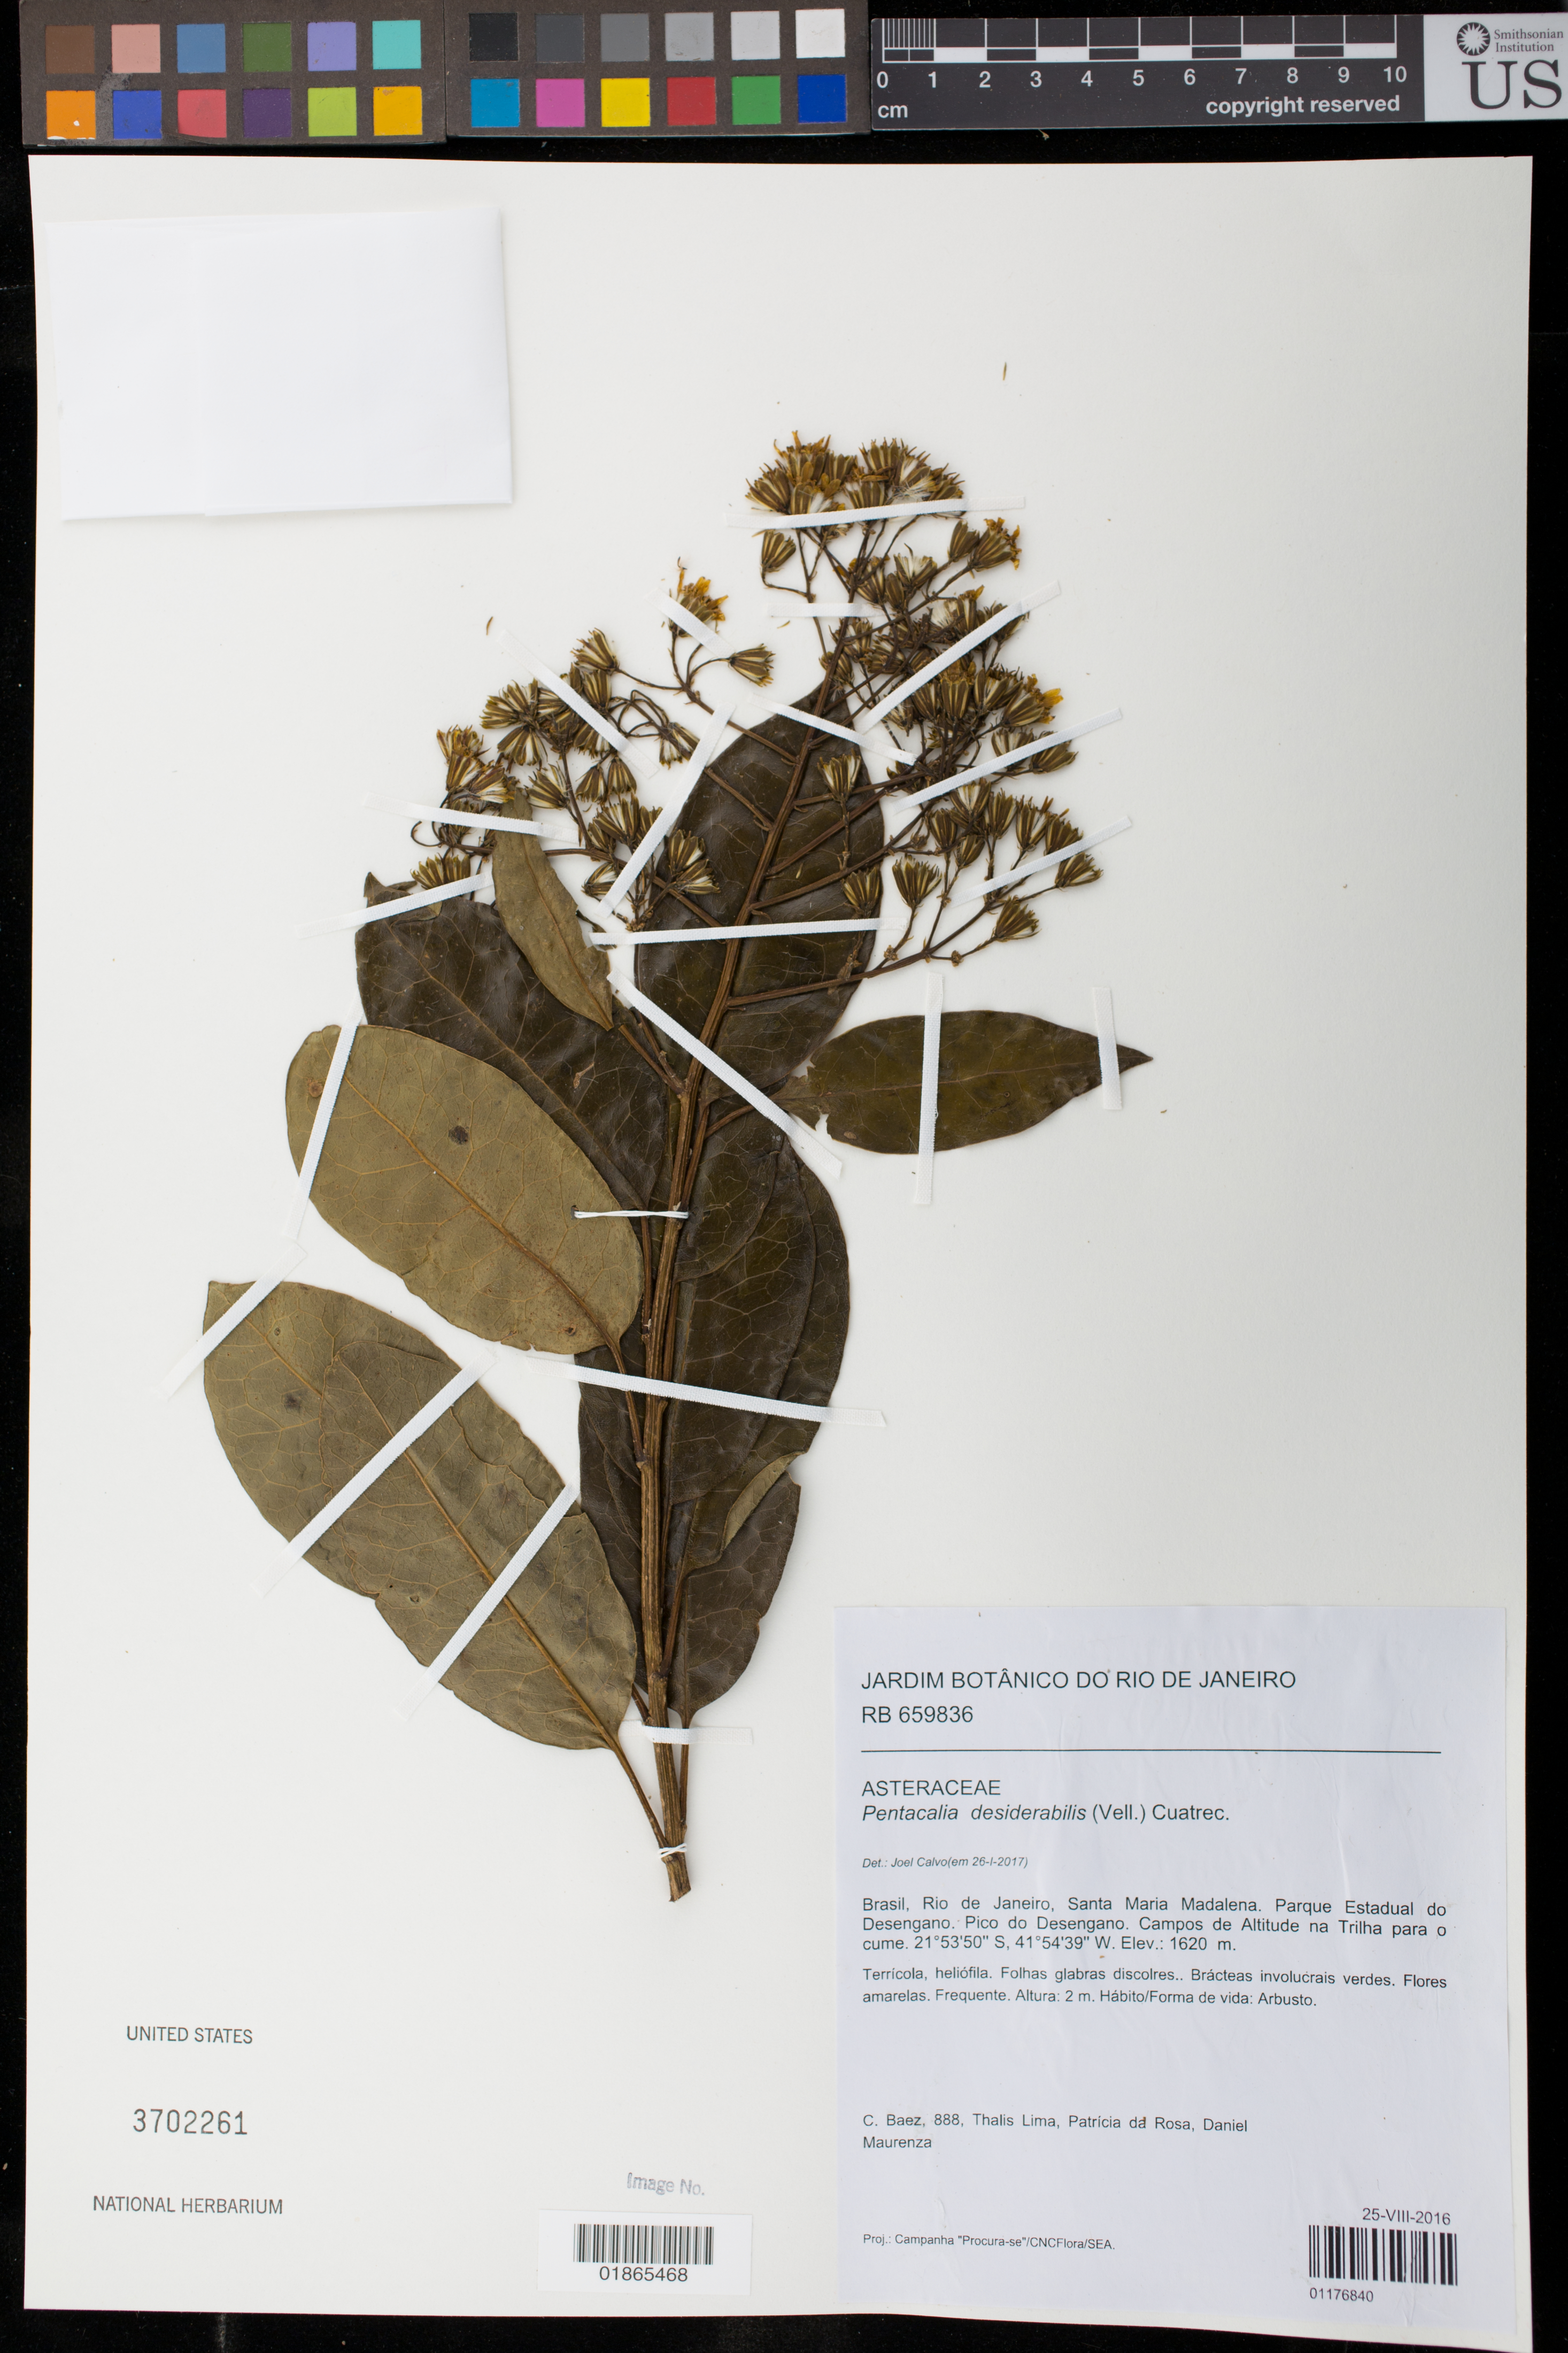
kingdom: Plantae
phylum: Tracheophyta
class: Magnoliopsida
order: Asterales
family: Asteraceae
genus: Pentacalia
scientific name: Pentacalia desiderabilis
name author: (Vell.) Cuatrec.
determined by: Calvo, Joel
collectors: C. Baez, T. Lima, P. Rosa & D. Maurenza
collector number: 888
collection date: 2016-08-25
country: Brazil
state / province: Rio de Janeiro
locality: Santa Maria Madalena. Parque Estadual do Desengano. Pico do Desengano.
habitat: CAmpos de Altitude na Trilha para o cume.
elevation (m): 1620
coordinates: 21 53 50 S, 41 54 39 W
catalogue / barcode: US 3702261